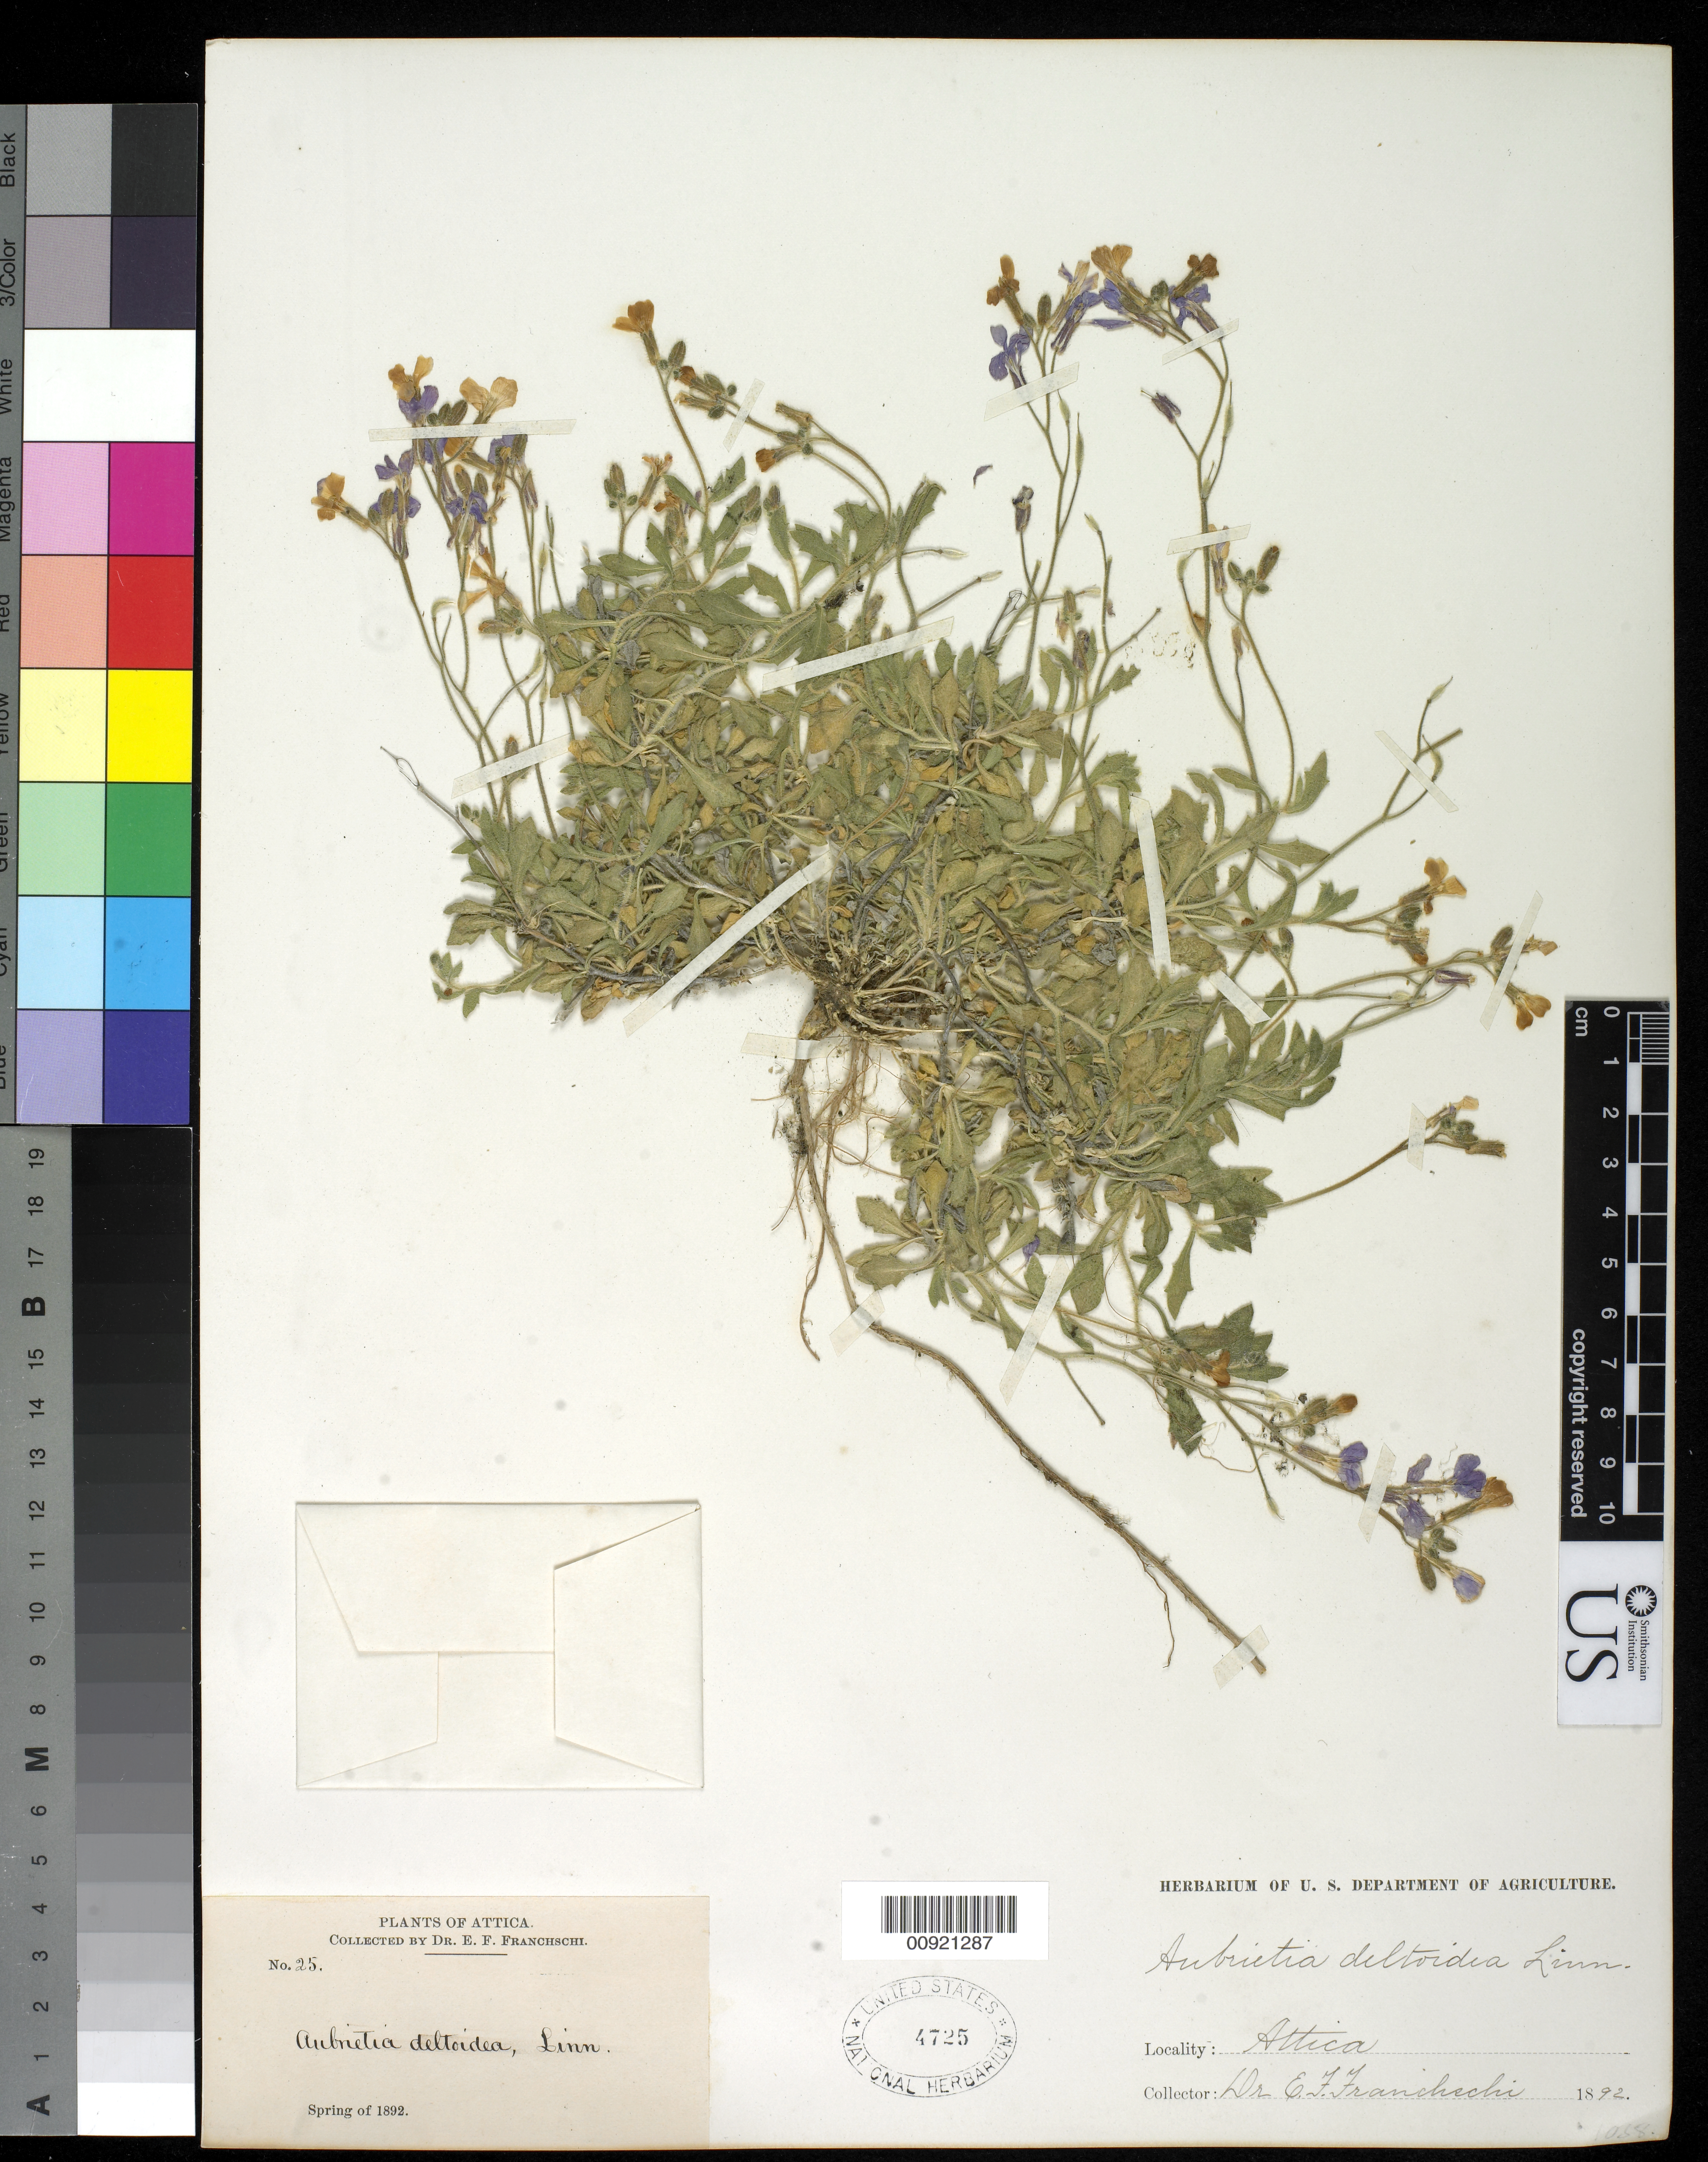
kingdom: Plantae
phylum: Tracheophyta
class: Magnoliopsida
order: Brassicales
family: Brassicaceae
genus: Aubrieta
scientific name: Aubrieta deltoidea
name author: (L.) DC.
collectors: E. Franchschi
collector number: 25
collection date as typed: Spr 1892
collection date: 1892-03-20/1892-06-20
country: Greece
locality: Attica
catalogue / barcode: US 4725